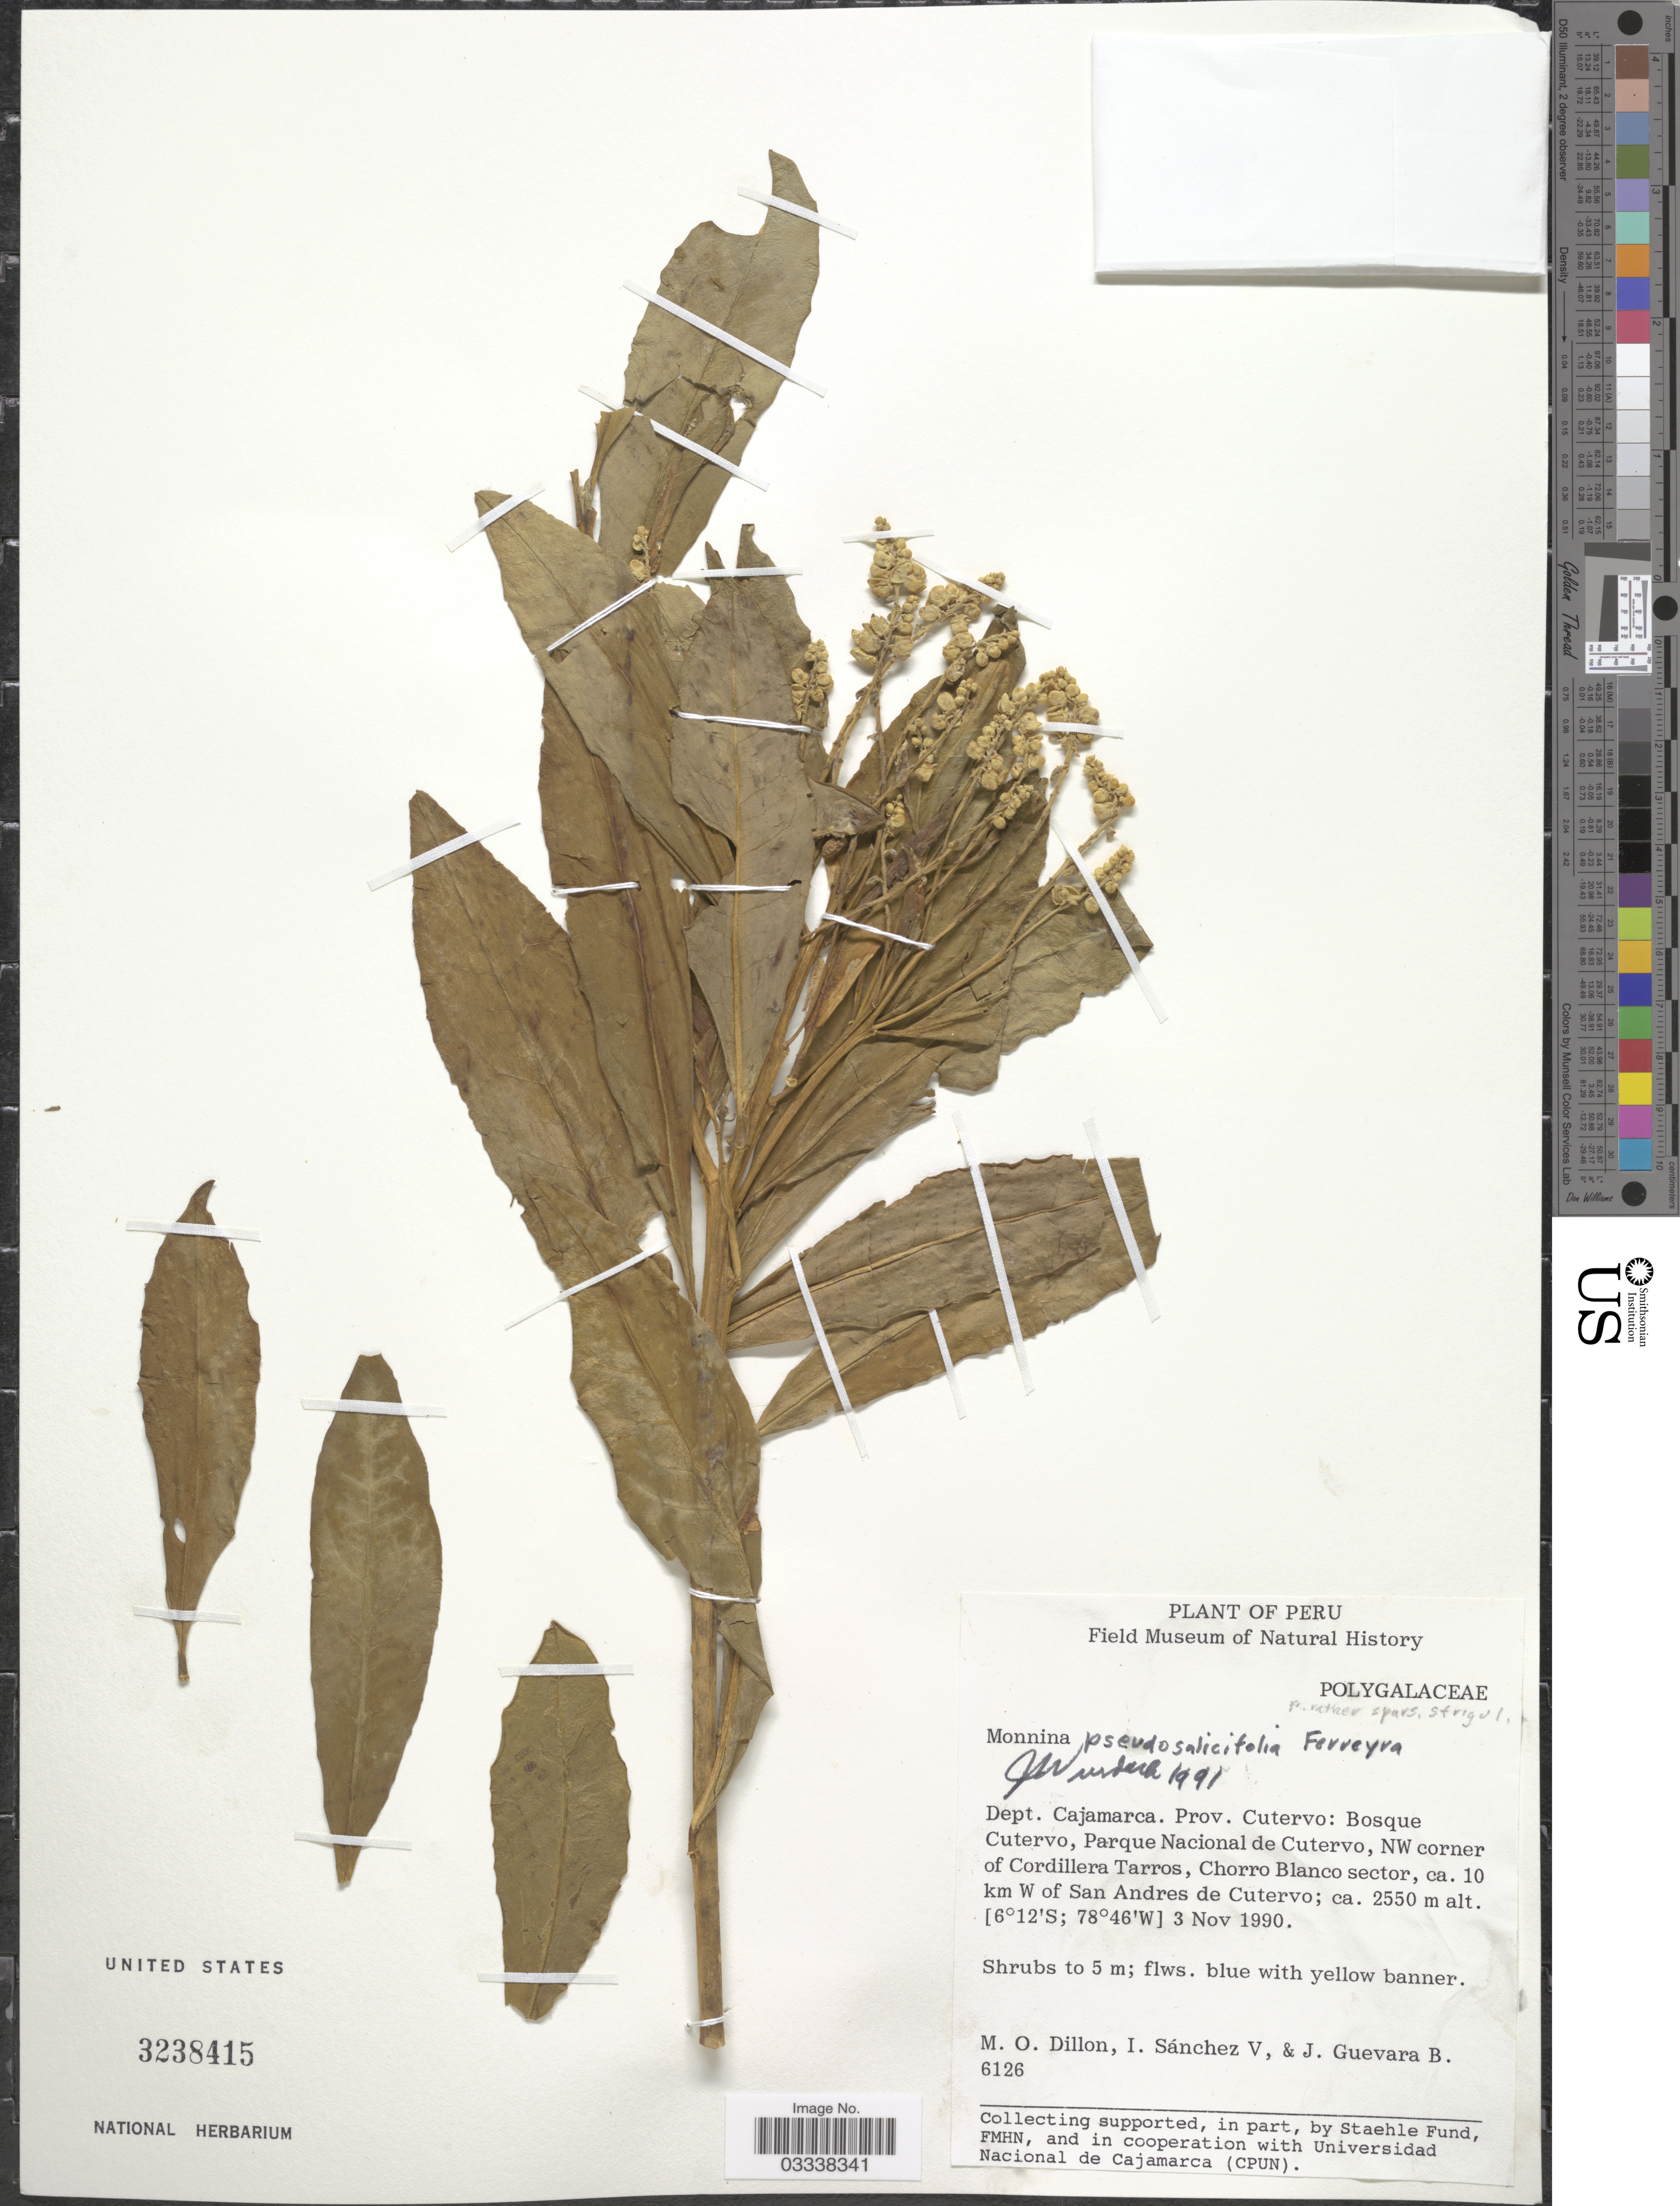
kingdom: Plantae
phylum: Tracheophyta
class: Magnoliopsida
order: Fabales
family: Polygalaceae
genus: Monnina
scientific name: Monnina pseudosalicifolia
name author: Ferreyra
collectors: M. O. Dillon, I. Sánchez Vega & J. Guevara B.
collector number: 6126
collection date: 1990-11-03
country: Peru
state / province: Cajamarca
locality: Dept. Cajamarca. Prov. Cutervo: Bosque Cutervo, Parque Nacional de Cutervo, NW corner of Cordillera Tarros, Chorro Blanco sector, ca. 10 km W of San Andres de Cutervo.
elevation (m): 2550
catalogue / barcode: US 3238415